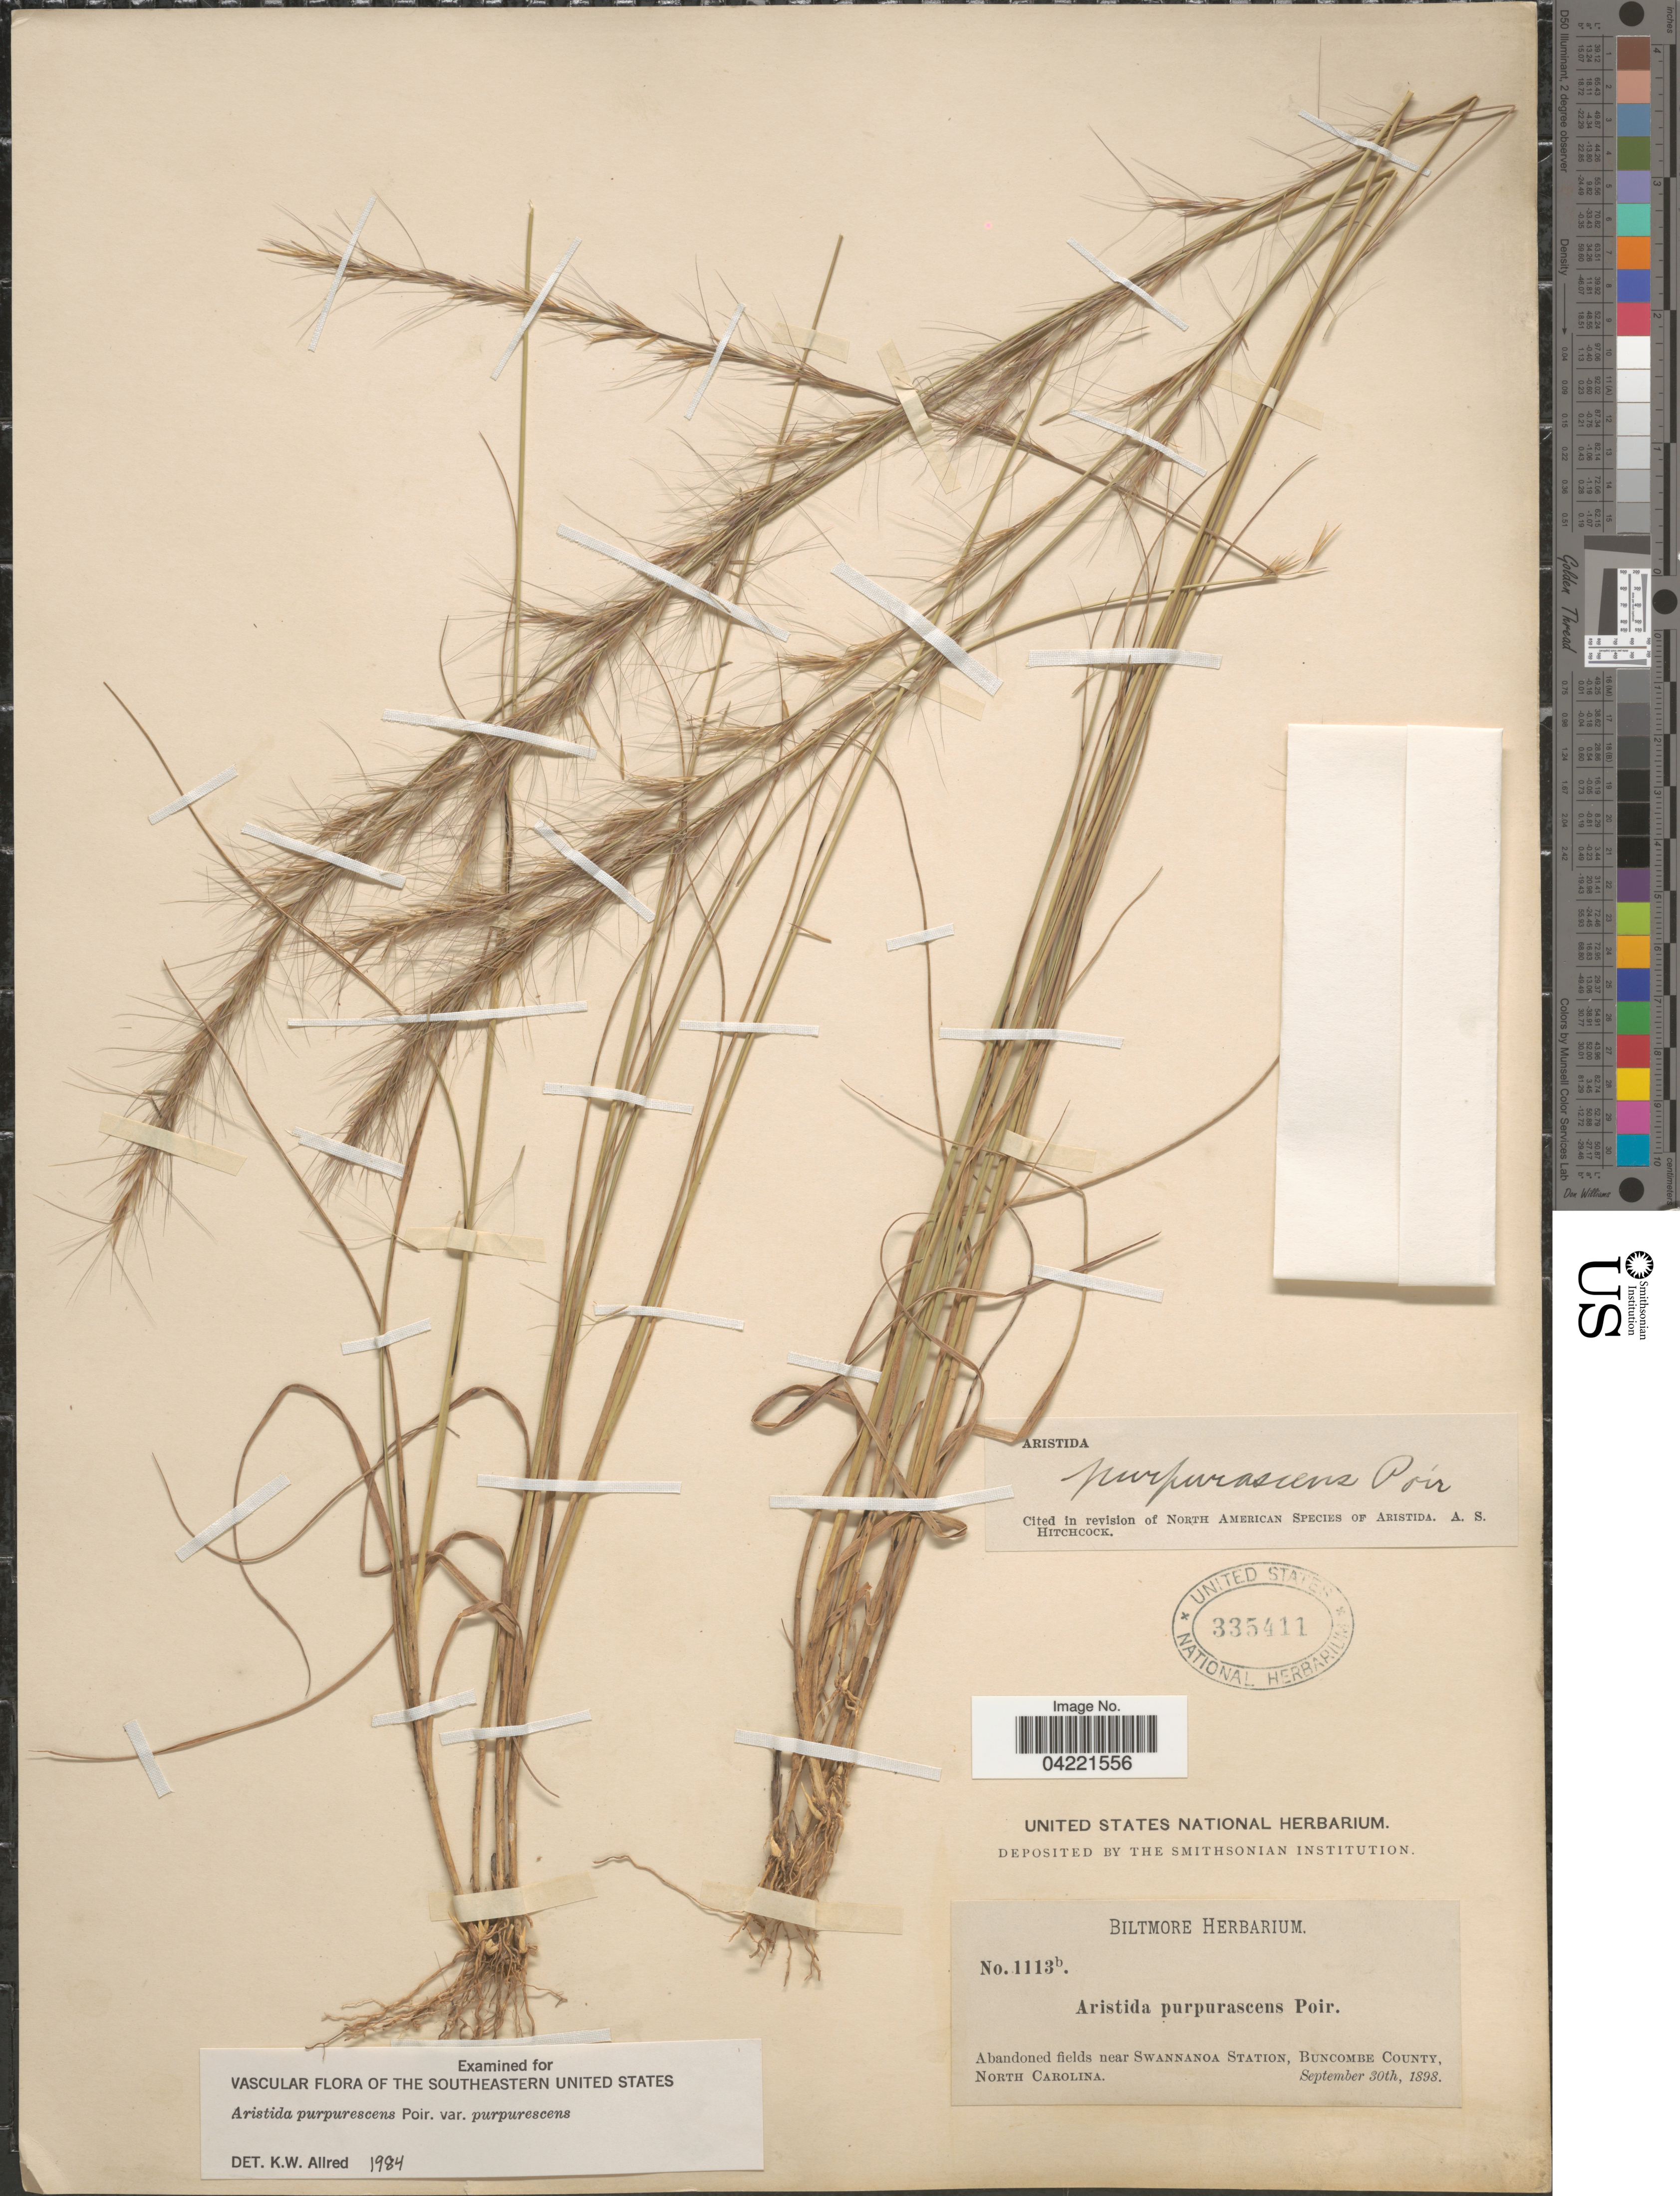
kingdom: Plantae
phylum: Tracheophyta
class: Liliopsida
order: Poales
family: Poaceae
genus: Aristida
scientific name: Aristida purpurascens var. purpurescens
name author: Poir.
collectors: ex herb. Biltmore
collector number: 1113b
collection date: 1898-09-30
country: United States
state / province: North Carolina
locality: Abandoned fields near Swannanoa Station, Buncombe County.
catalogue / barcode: US 335411